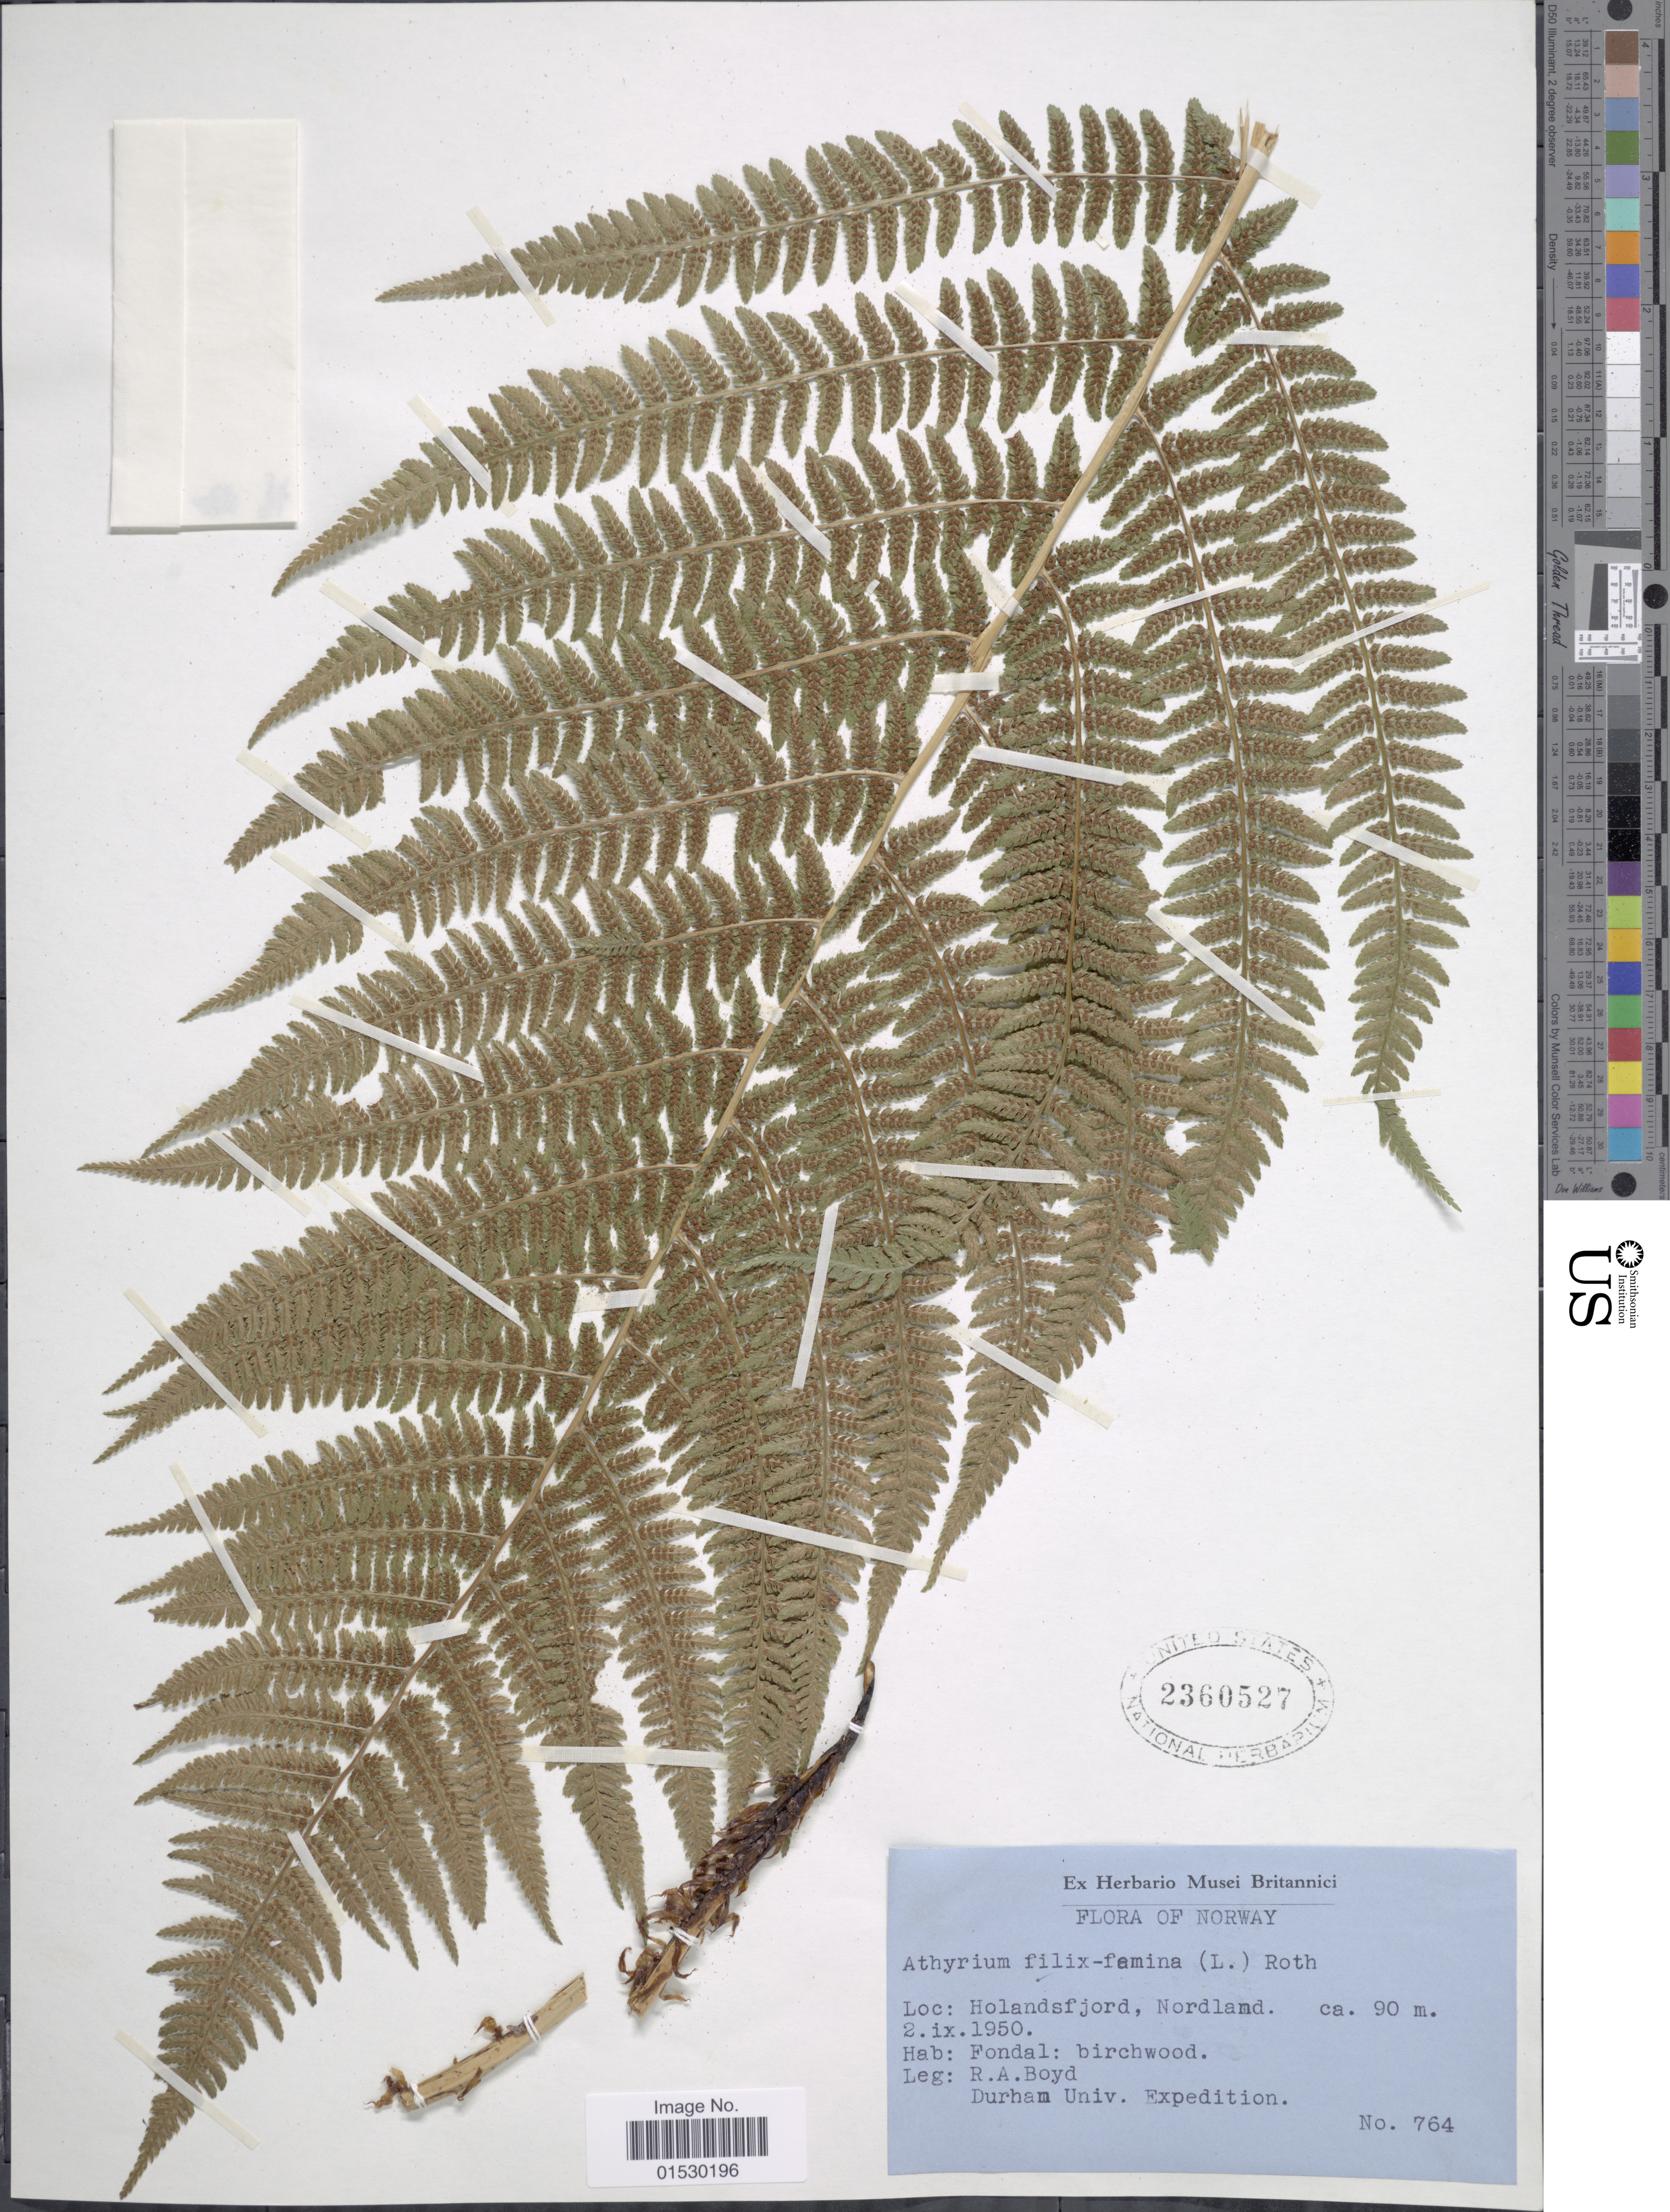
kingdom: Plantae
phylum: Tracheophyta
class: Polypodiopsida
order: Polypodiales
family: Athyriaceae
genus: Athyrium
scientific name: Athyrium filix-femina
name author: (L.) Roth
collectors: R. Boyd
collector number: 764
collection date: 1950-09-02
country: Norway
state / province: Nordland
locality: Holandsfjord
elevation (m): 90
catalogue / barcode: US 2360527